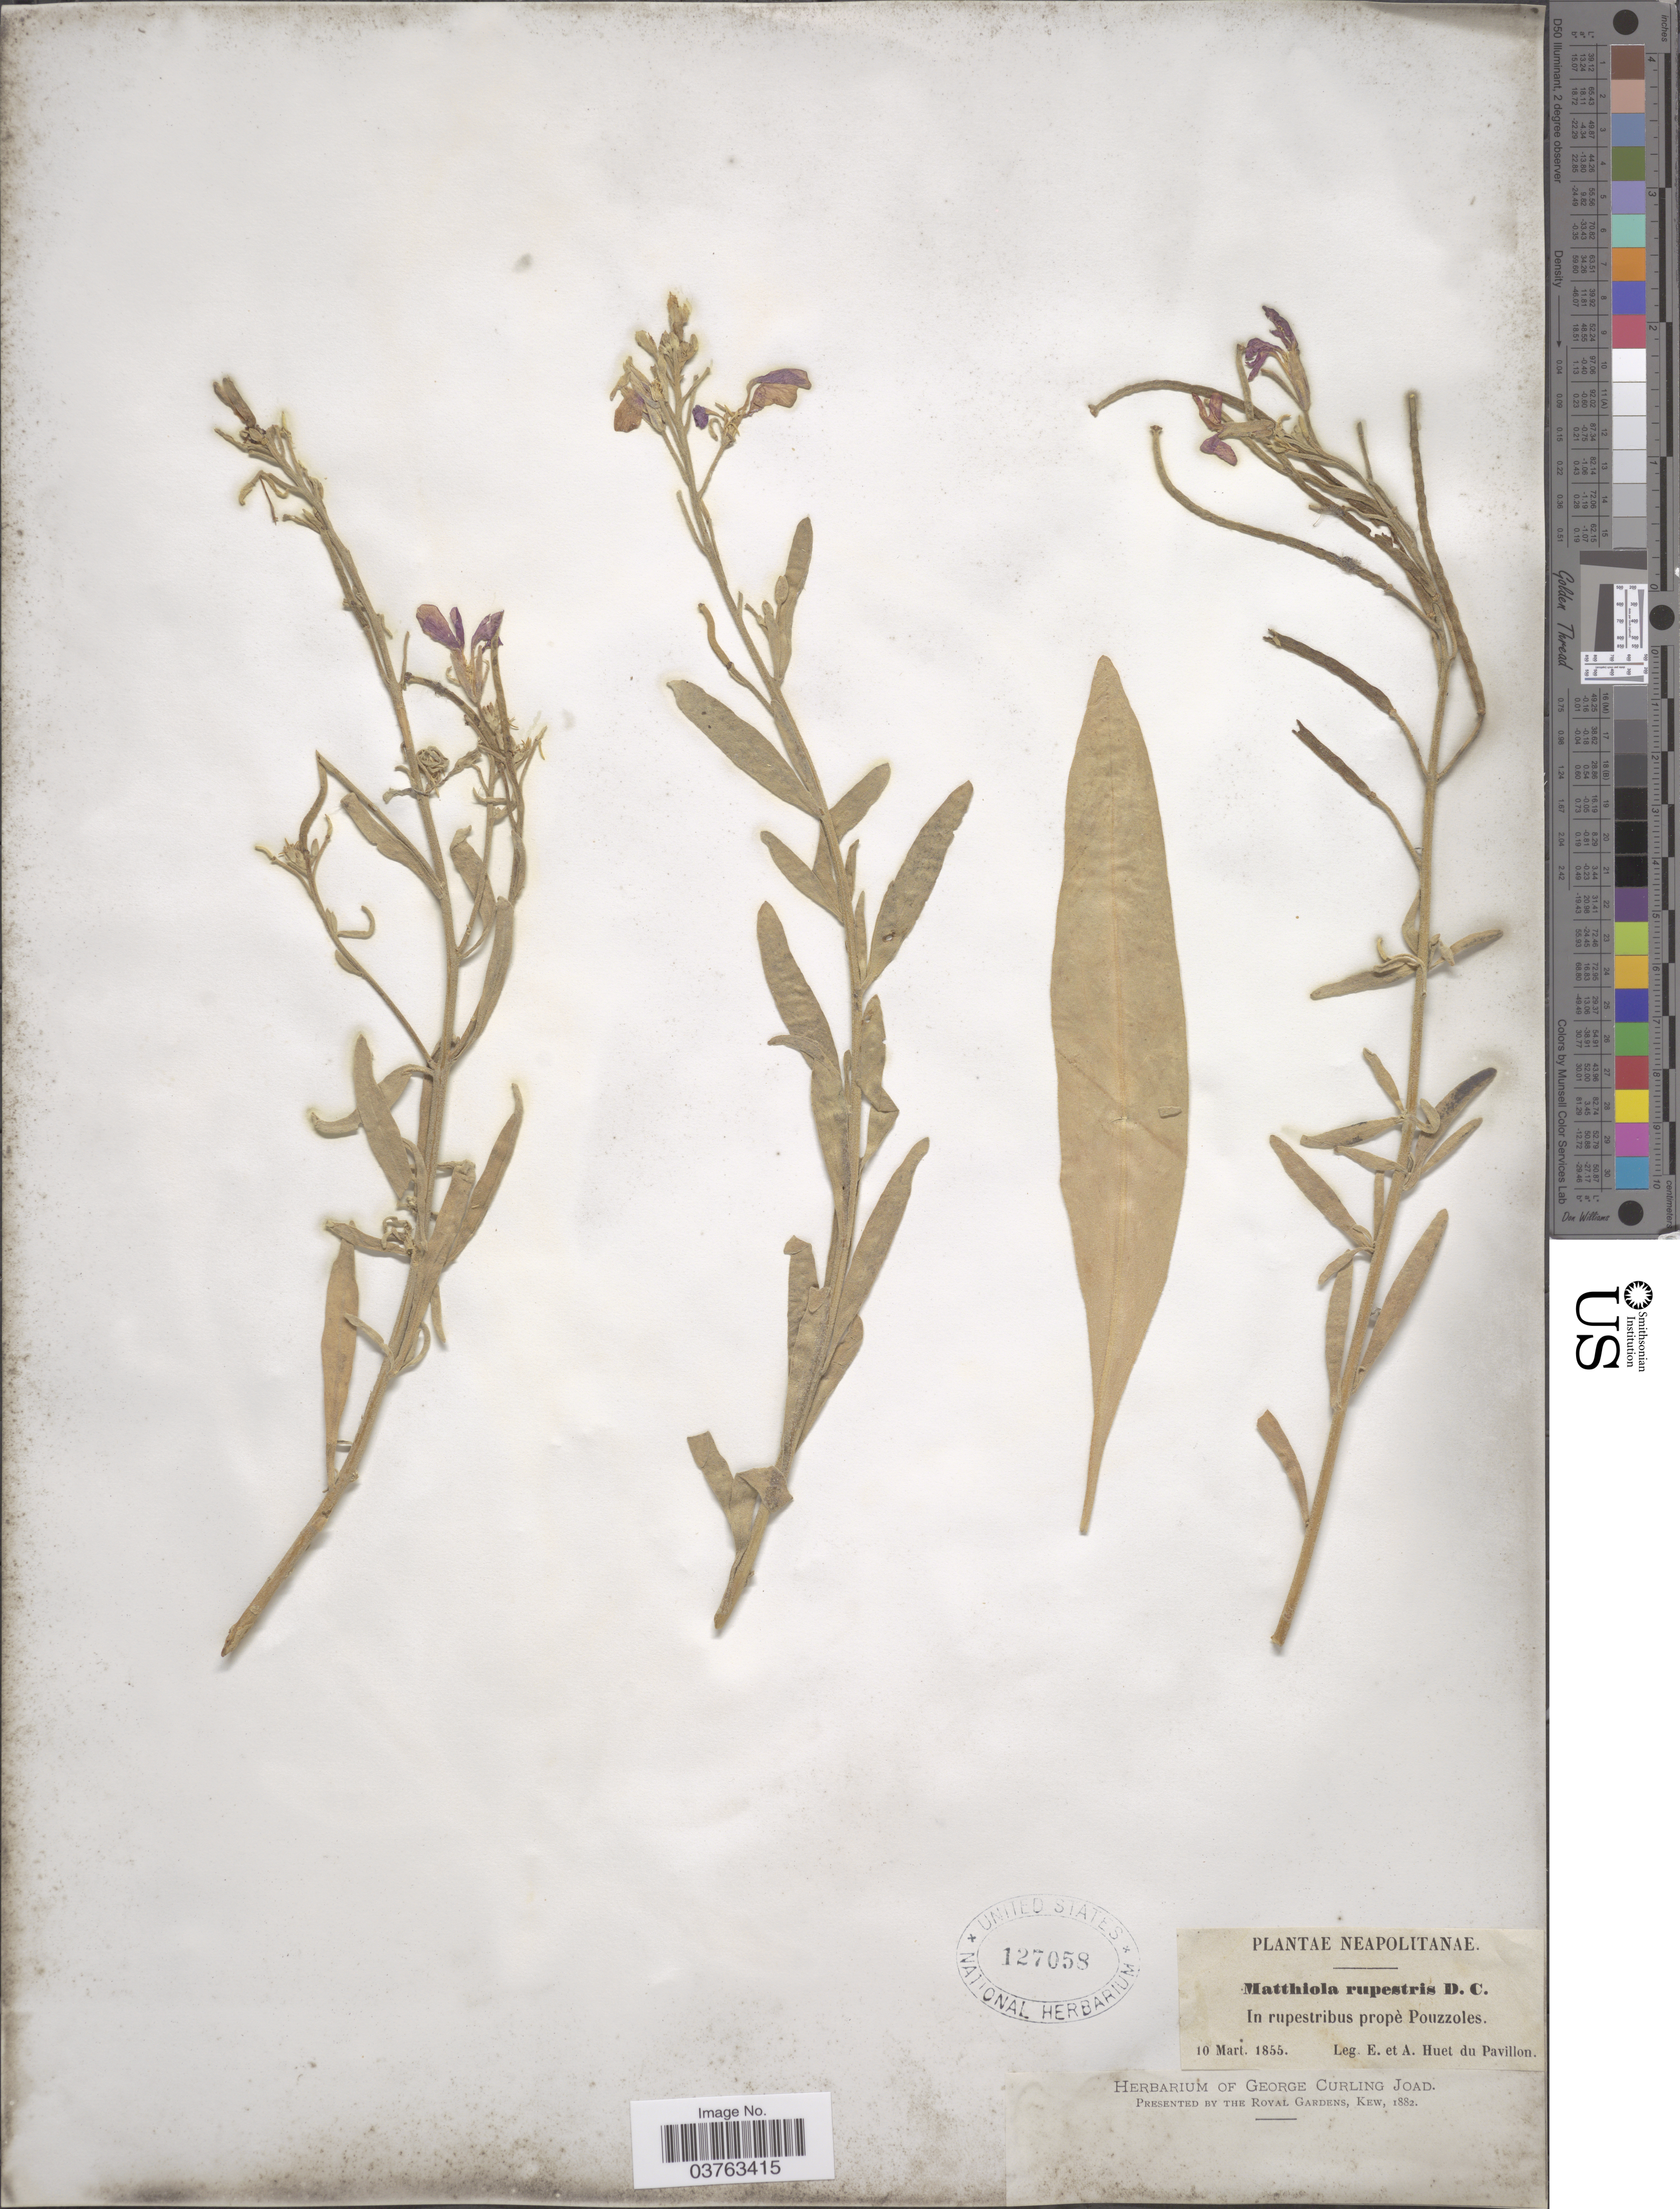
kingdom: Plantae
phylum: Tracheophyta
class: Magnoliopsida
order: Brassicales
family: Brassicaceae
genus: Matthiola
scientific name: Matthiola rupestris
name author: (Bonpl.) DC.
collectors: E. Huet du Pavillon & A. Huet du Pavillon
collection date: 1855-03-10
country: Italy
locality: Neapolitanæ. In rupestribus propè Pouzzoles.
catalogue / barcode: US 127058